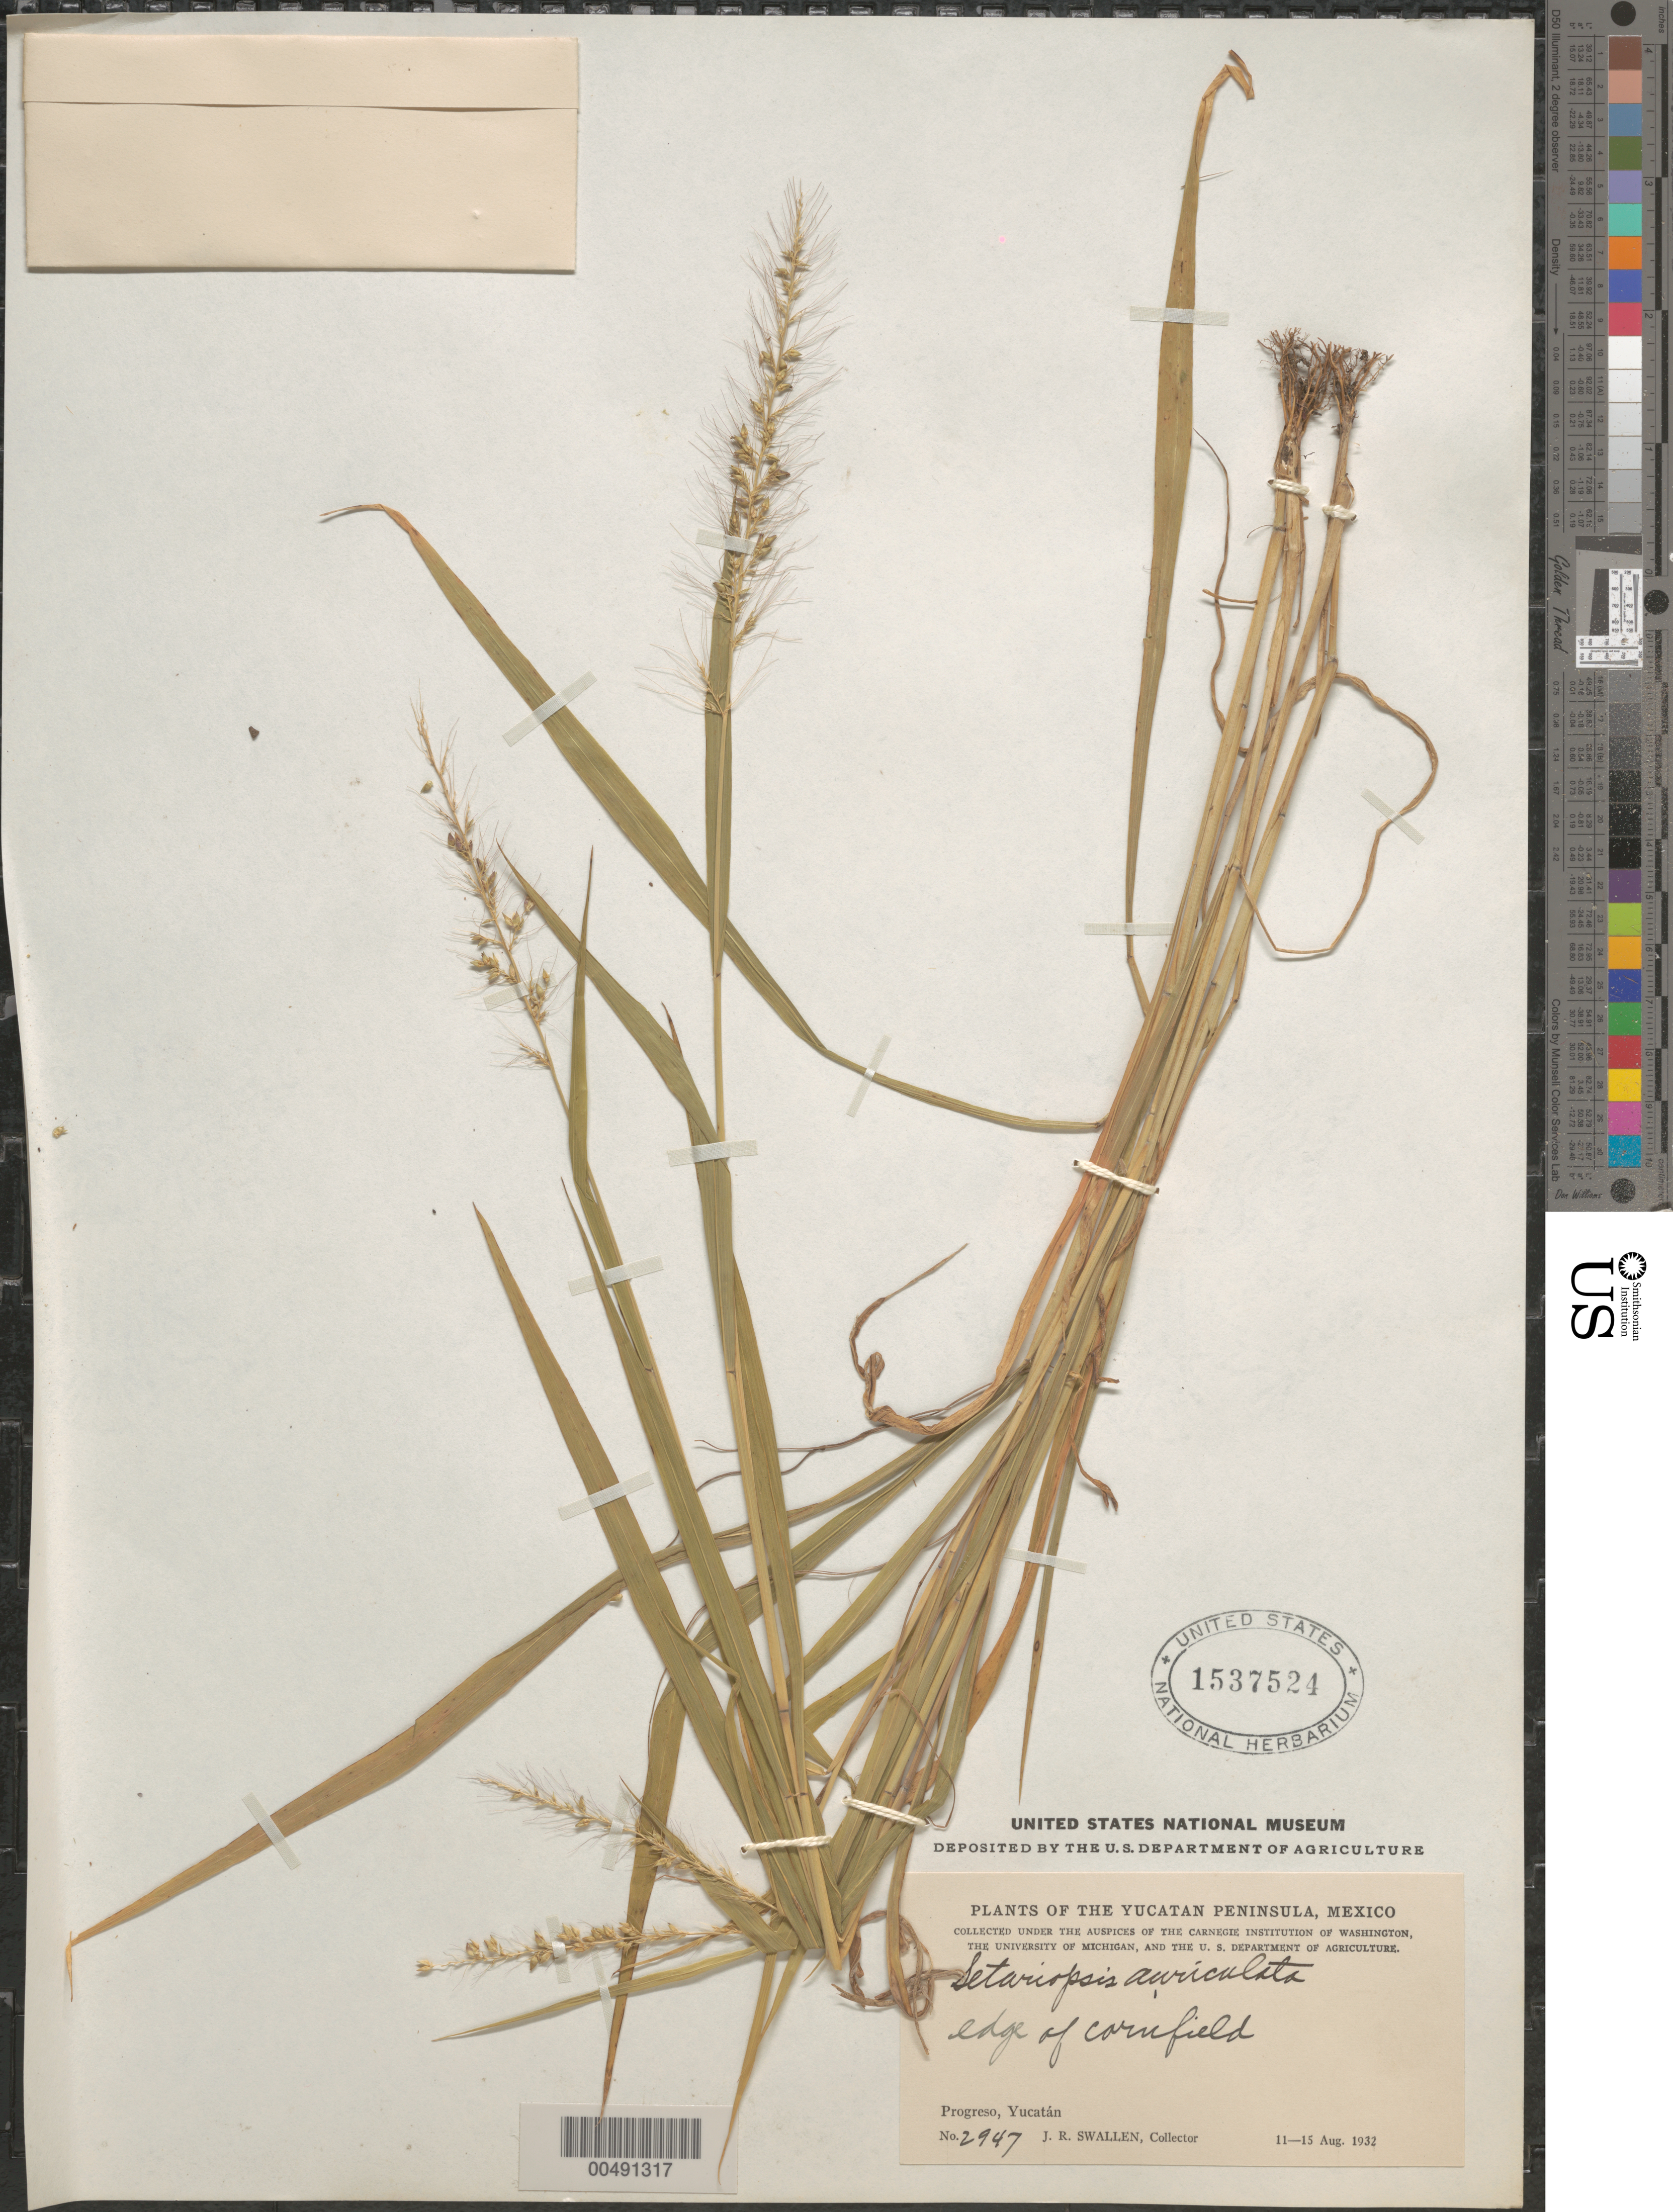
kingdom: Plantae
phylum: Tracheophyta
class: Liliopsida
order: Poales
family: Poaceae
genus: Setariopsis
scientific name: Setariopsis auriculata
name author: (E. Fourn.) Scribn.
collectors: J. R. Swallen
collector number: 2947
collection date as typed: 11 Aug 1932 to 15 Aug 1932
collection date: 1932-08-11/1932-08-15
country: Mexico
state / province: Yucatan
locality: Progreso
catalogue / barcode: US 1537524